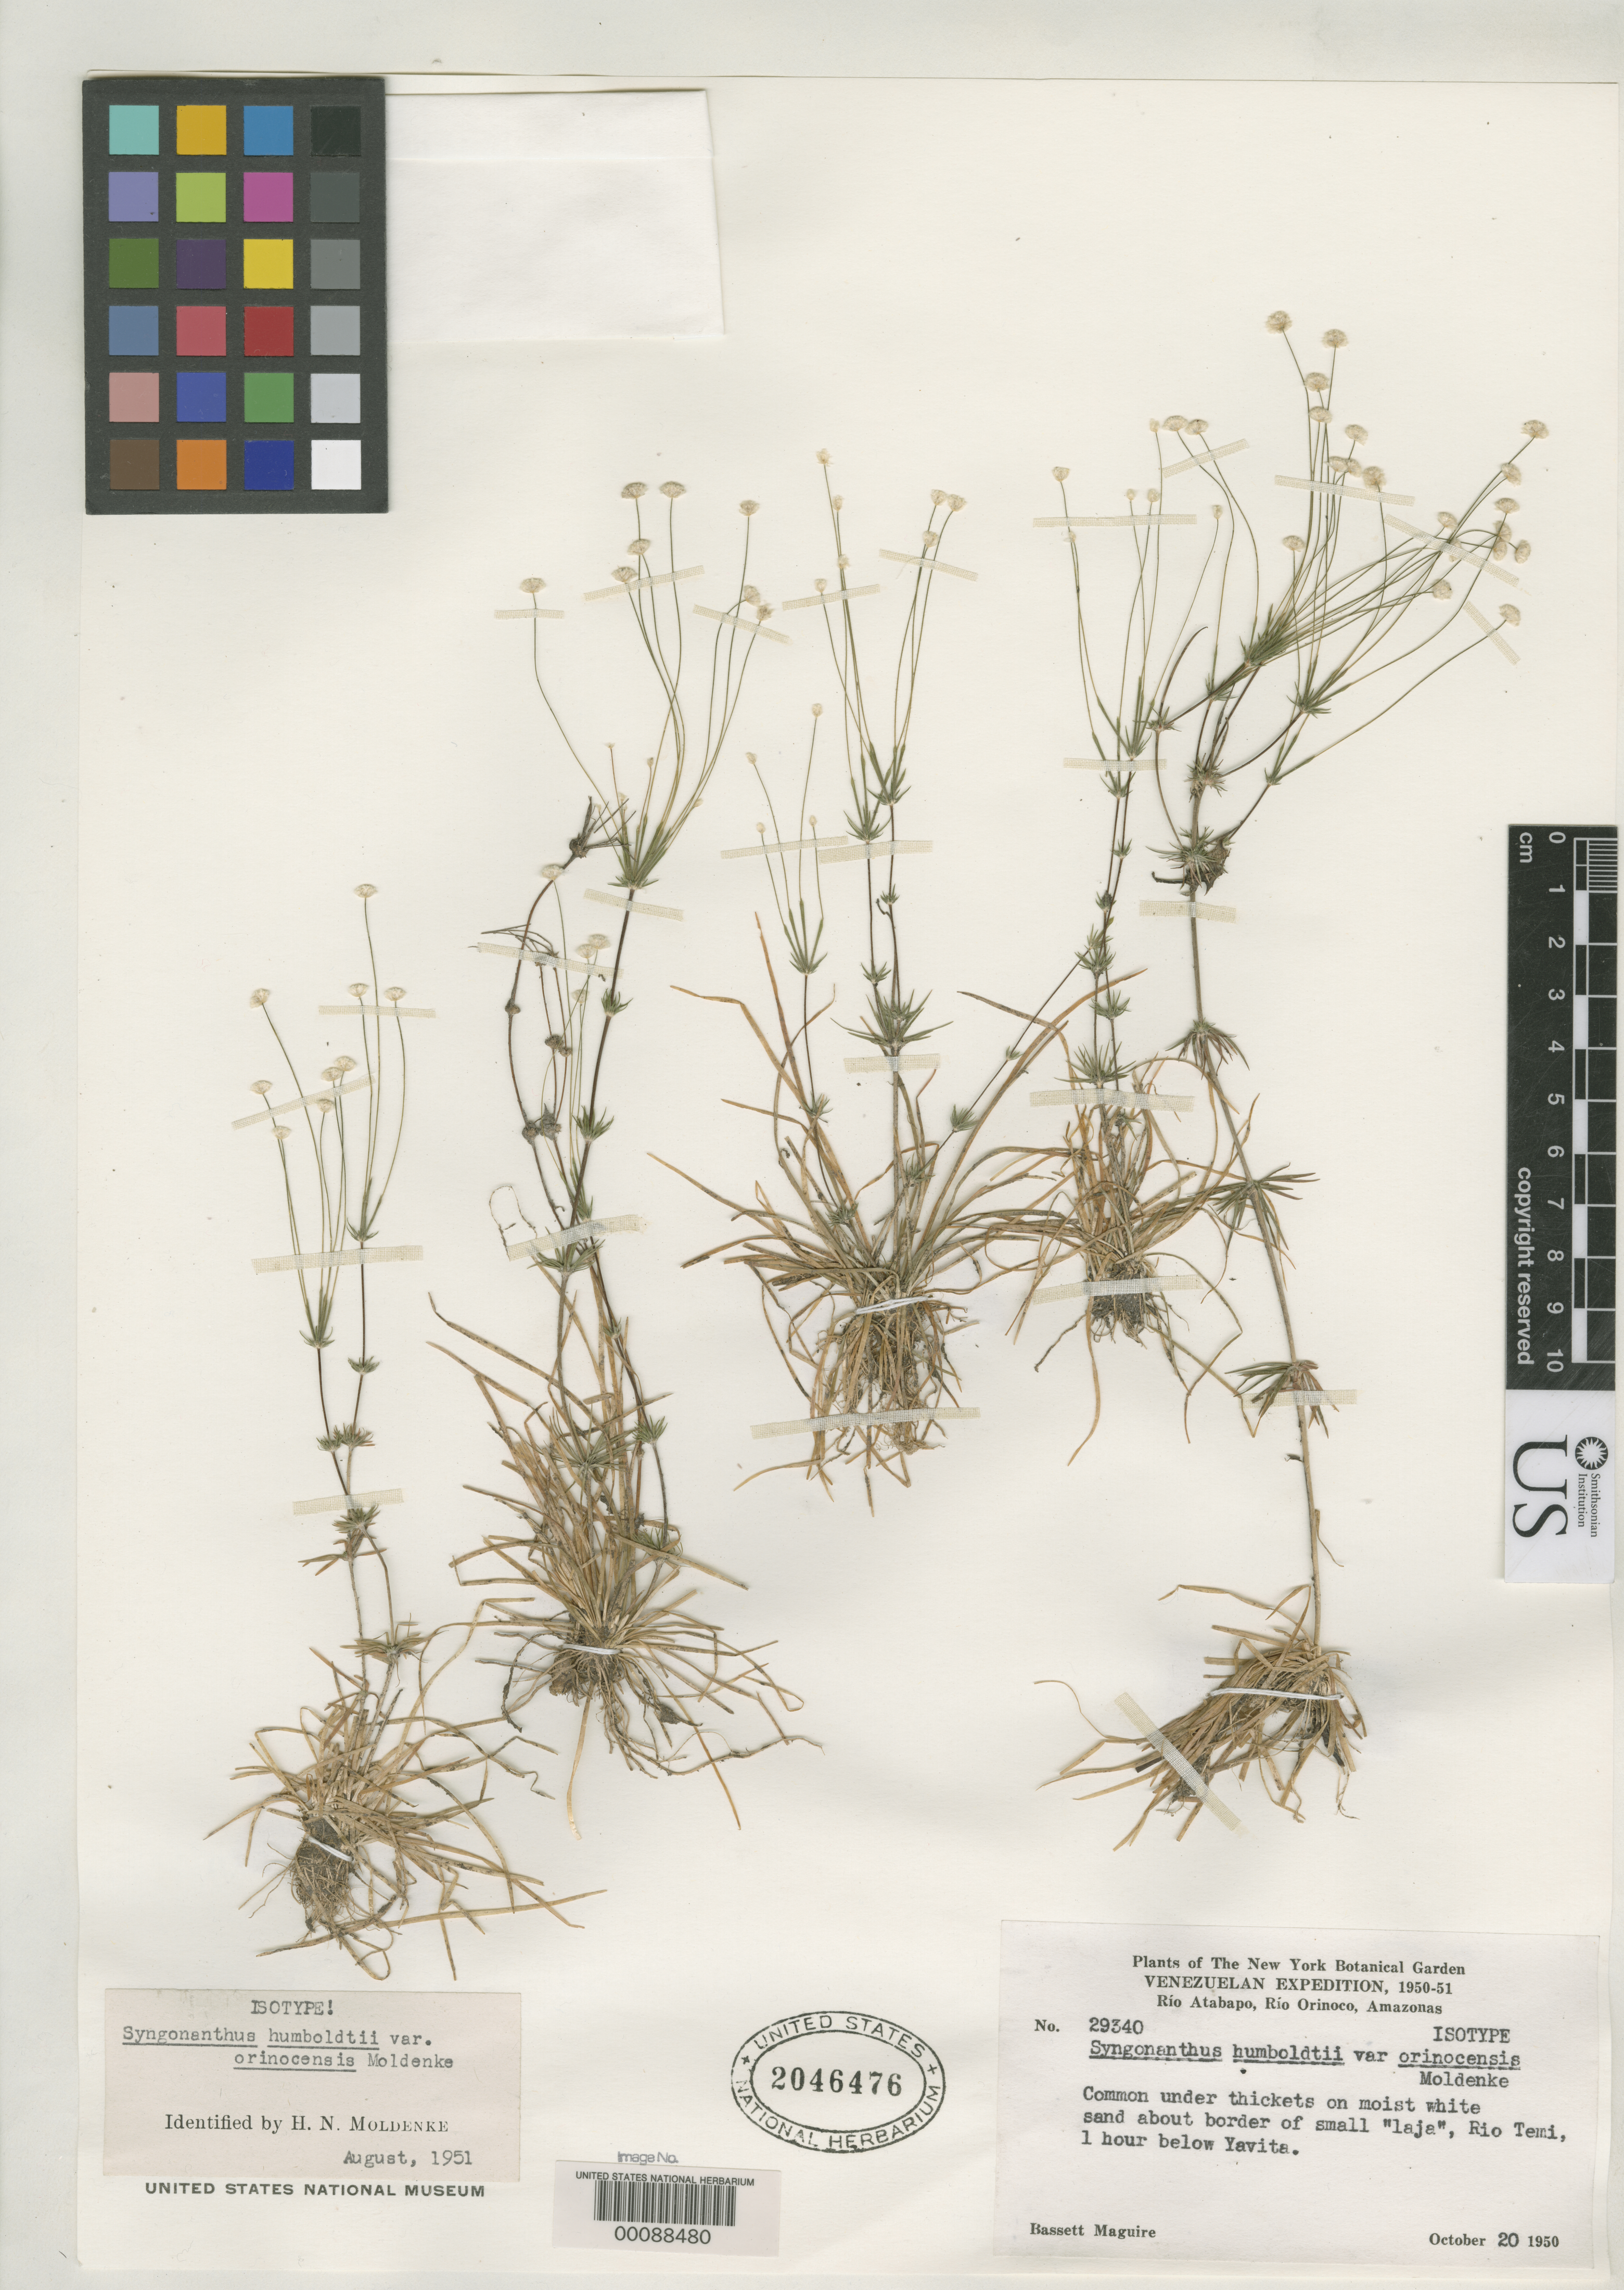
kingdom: Plantae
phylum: Tracheophyta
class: Liliopsida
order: Poales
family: Eriocaulaceae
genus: Syngonanthus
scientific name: Syngonanthus humboldtii var. orinocensis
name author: Moldenke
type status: Isotype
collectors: B. Maguire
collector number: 29340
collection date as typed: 20 Oct 1950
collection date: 1950-10-20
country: Venezuela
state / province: Amazonas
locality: Rio Temi below Yavita.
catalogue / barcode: US 2046476